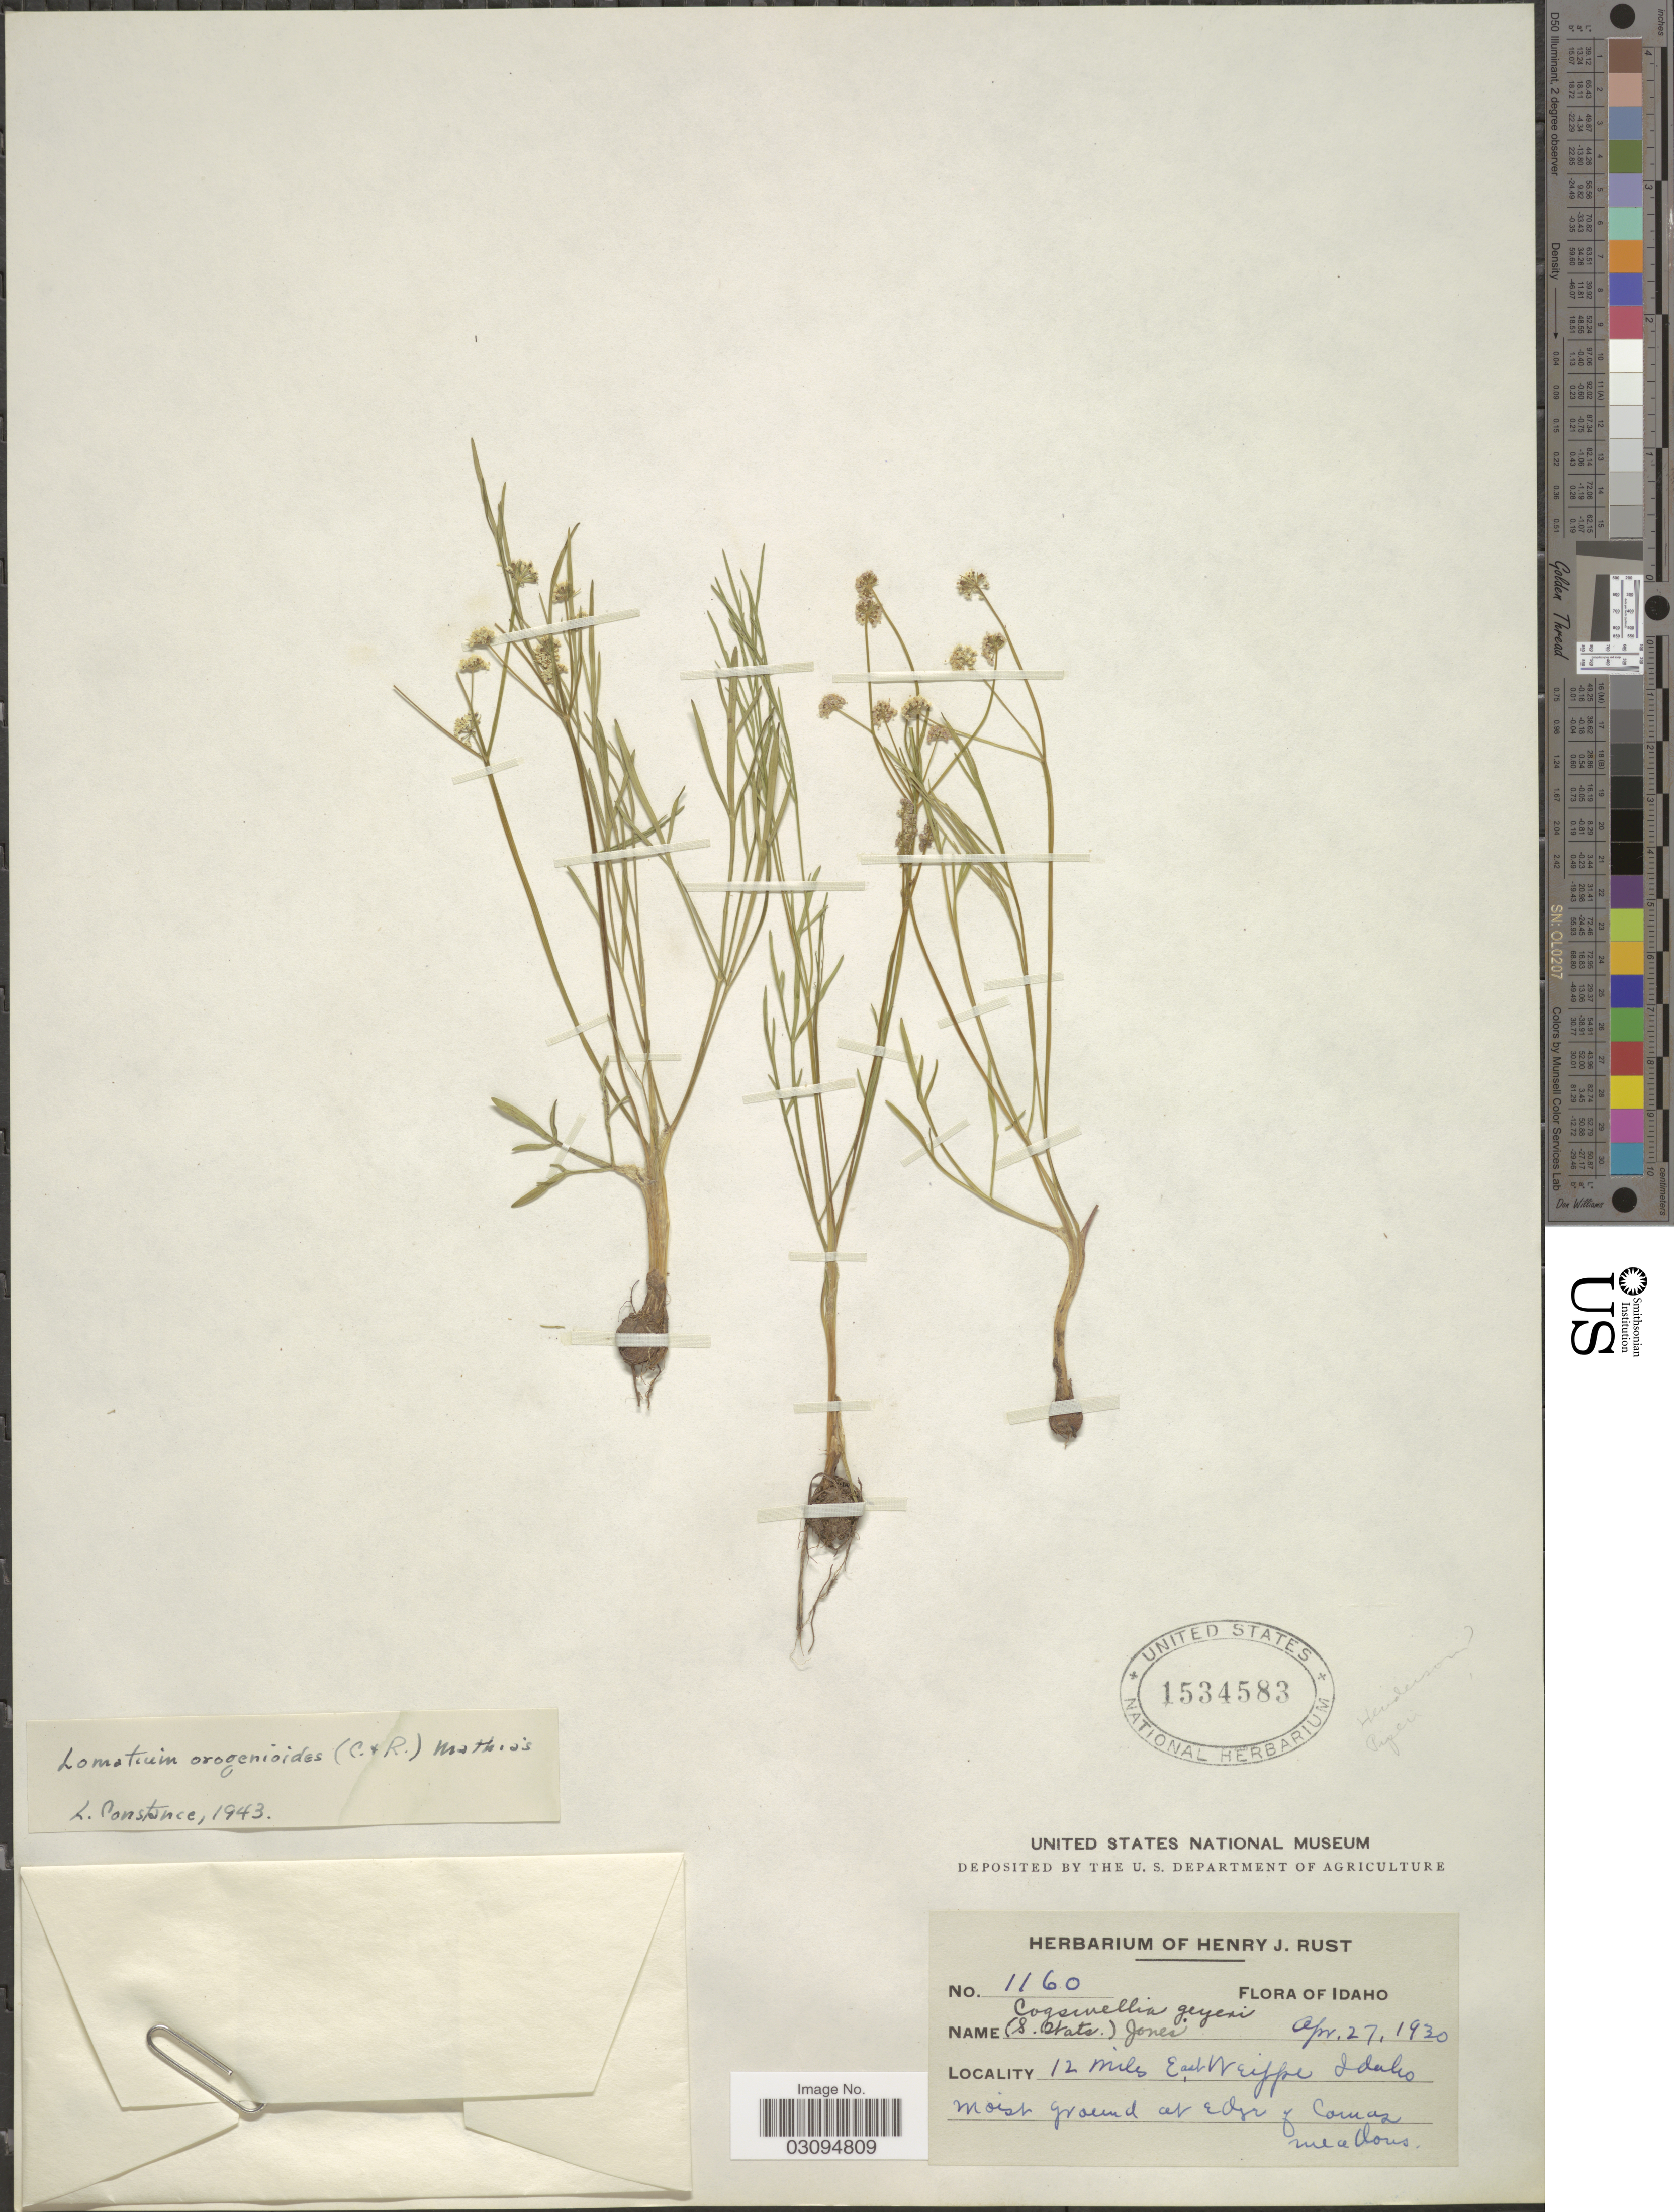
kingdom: Plantae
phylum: Tracheophyta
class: Magnoliopsida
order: Apiales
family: Apiaceae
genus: Lomatium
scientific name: Lomatium orogenioides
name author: (J.M. Coult. & Rose) Mathias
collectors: ex herb. Henry J. Rust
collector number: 1160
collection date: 1930-04-27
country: United States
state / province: Idaho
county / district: Clearwater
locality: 12 mile east of Weippe.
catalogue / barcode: US 1534583